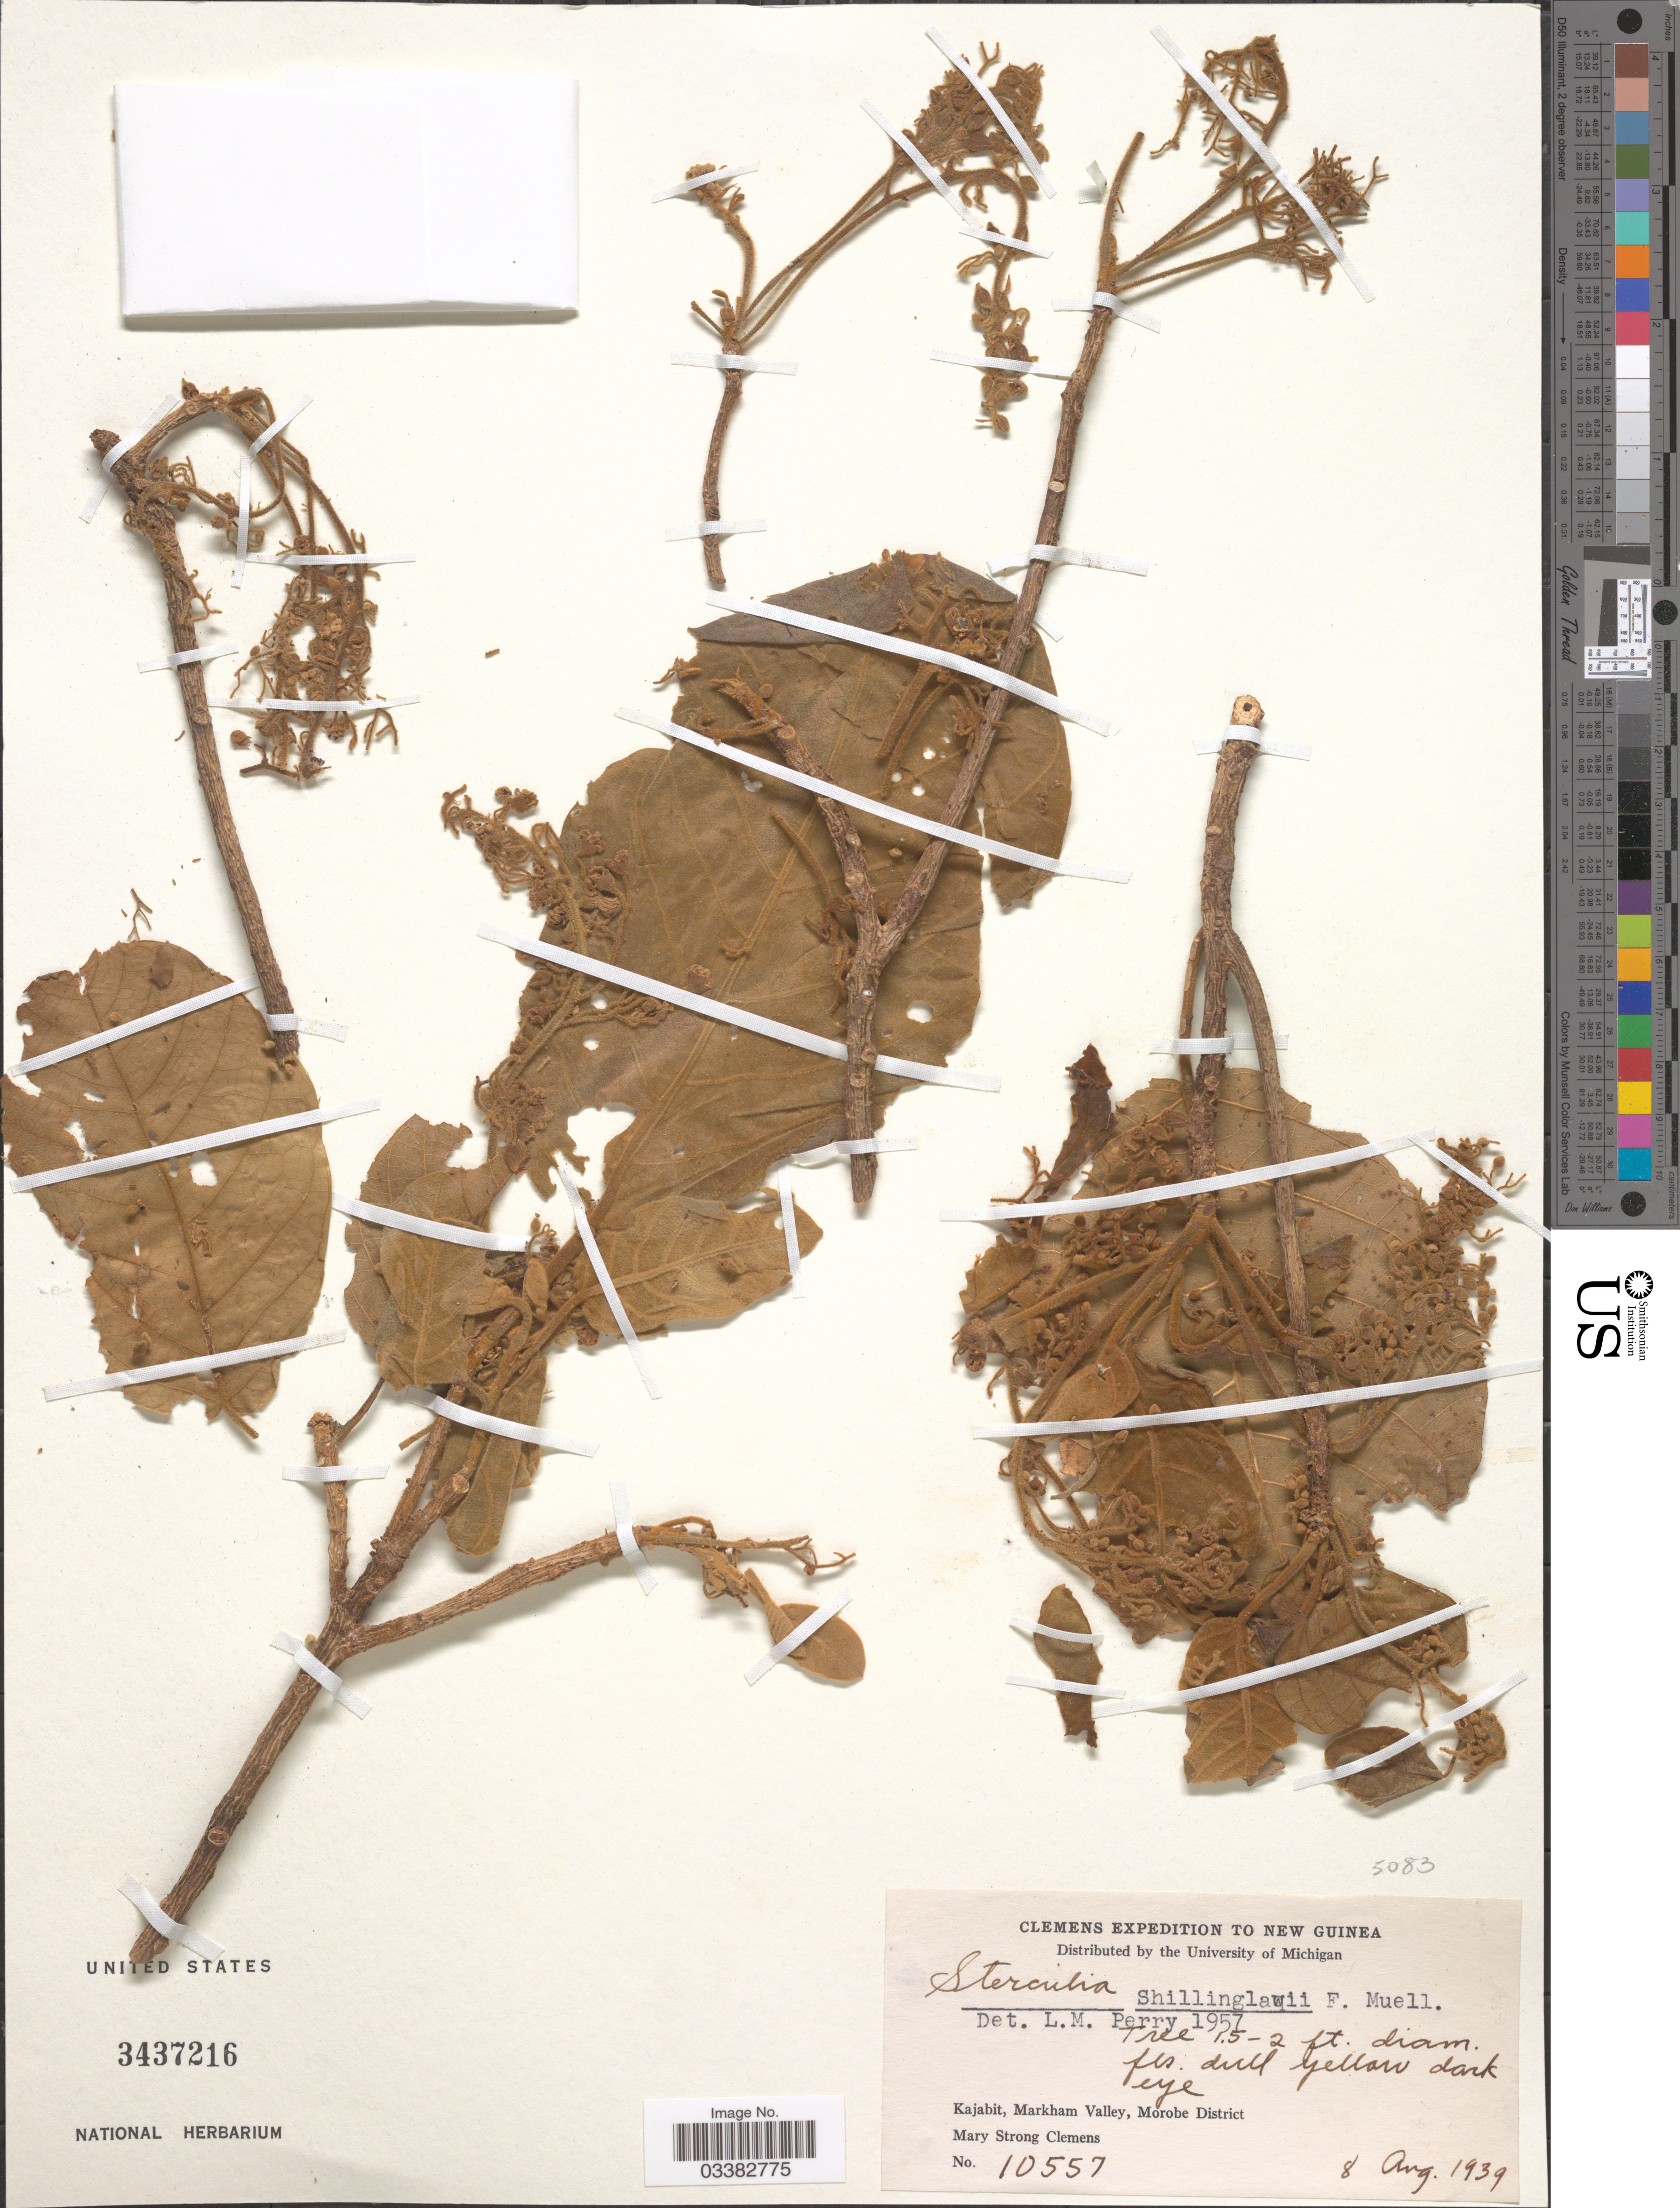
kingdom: Plantae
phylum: Tracheophyta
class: Magnoliopsida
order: Malvales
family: Malvaceae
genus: Sterculia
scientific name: Sterculia shillinglawii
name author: F. Muell.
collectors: M. S. Clemens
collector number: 10557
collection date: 1939-08-08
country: Papua New Guinea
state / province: Morobe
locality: New Guinea. Kajabit, Markham Valley, Morobe District.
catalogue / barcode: US 3437216